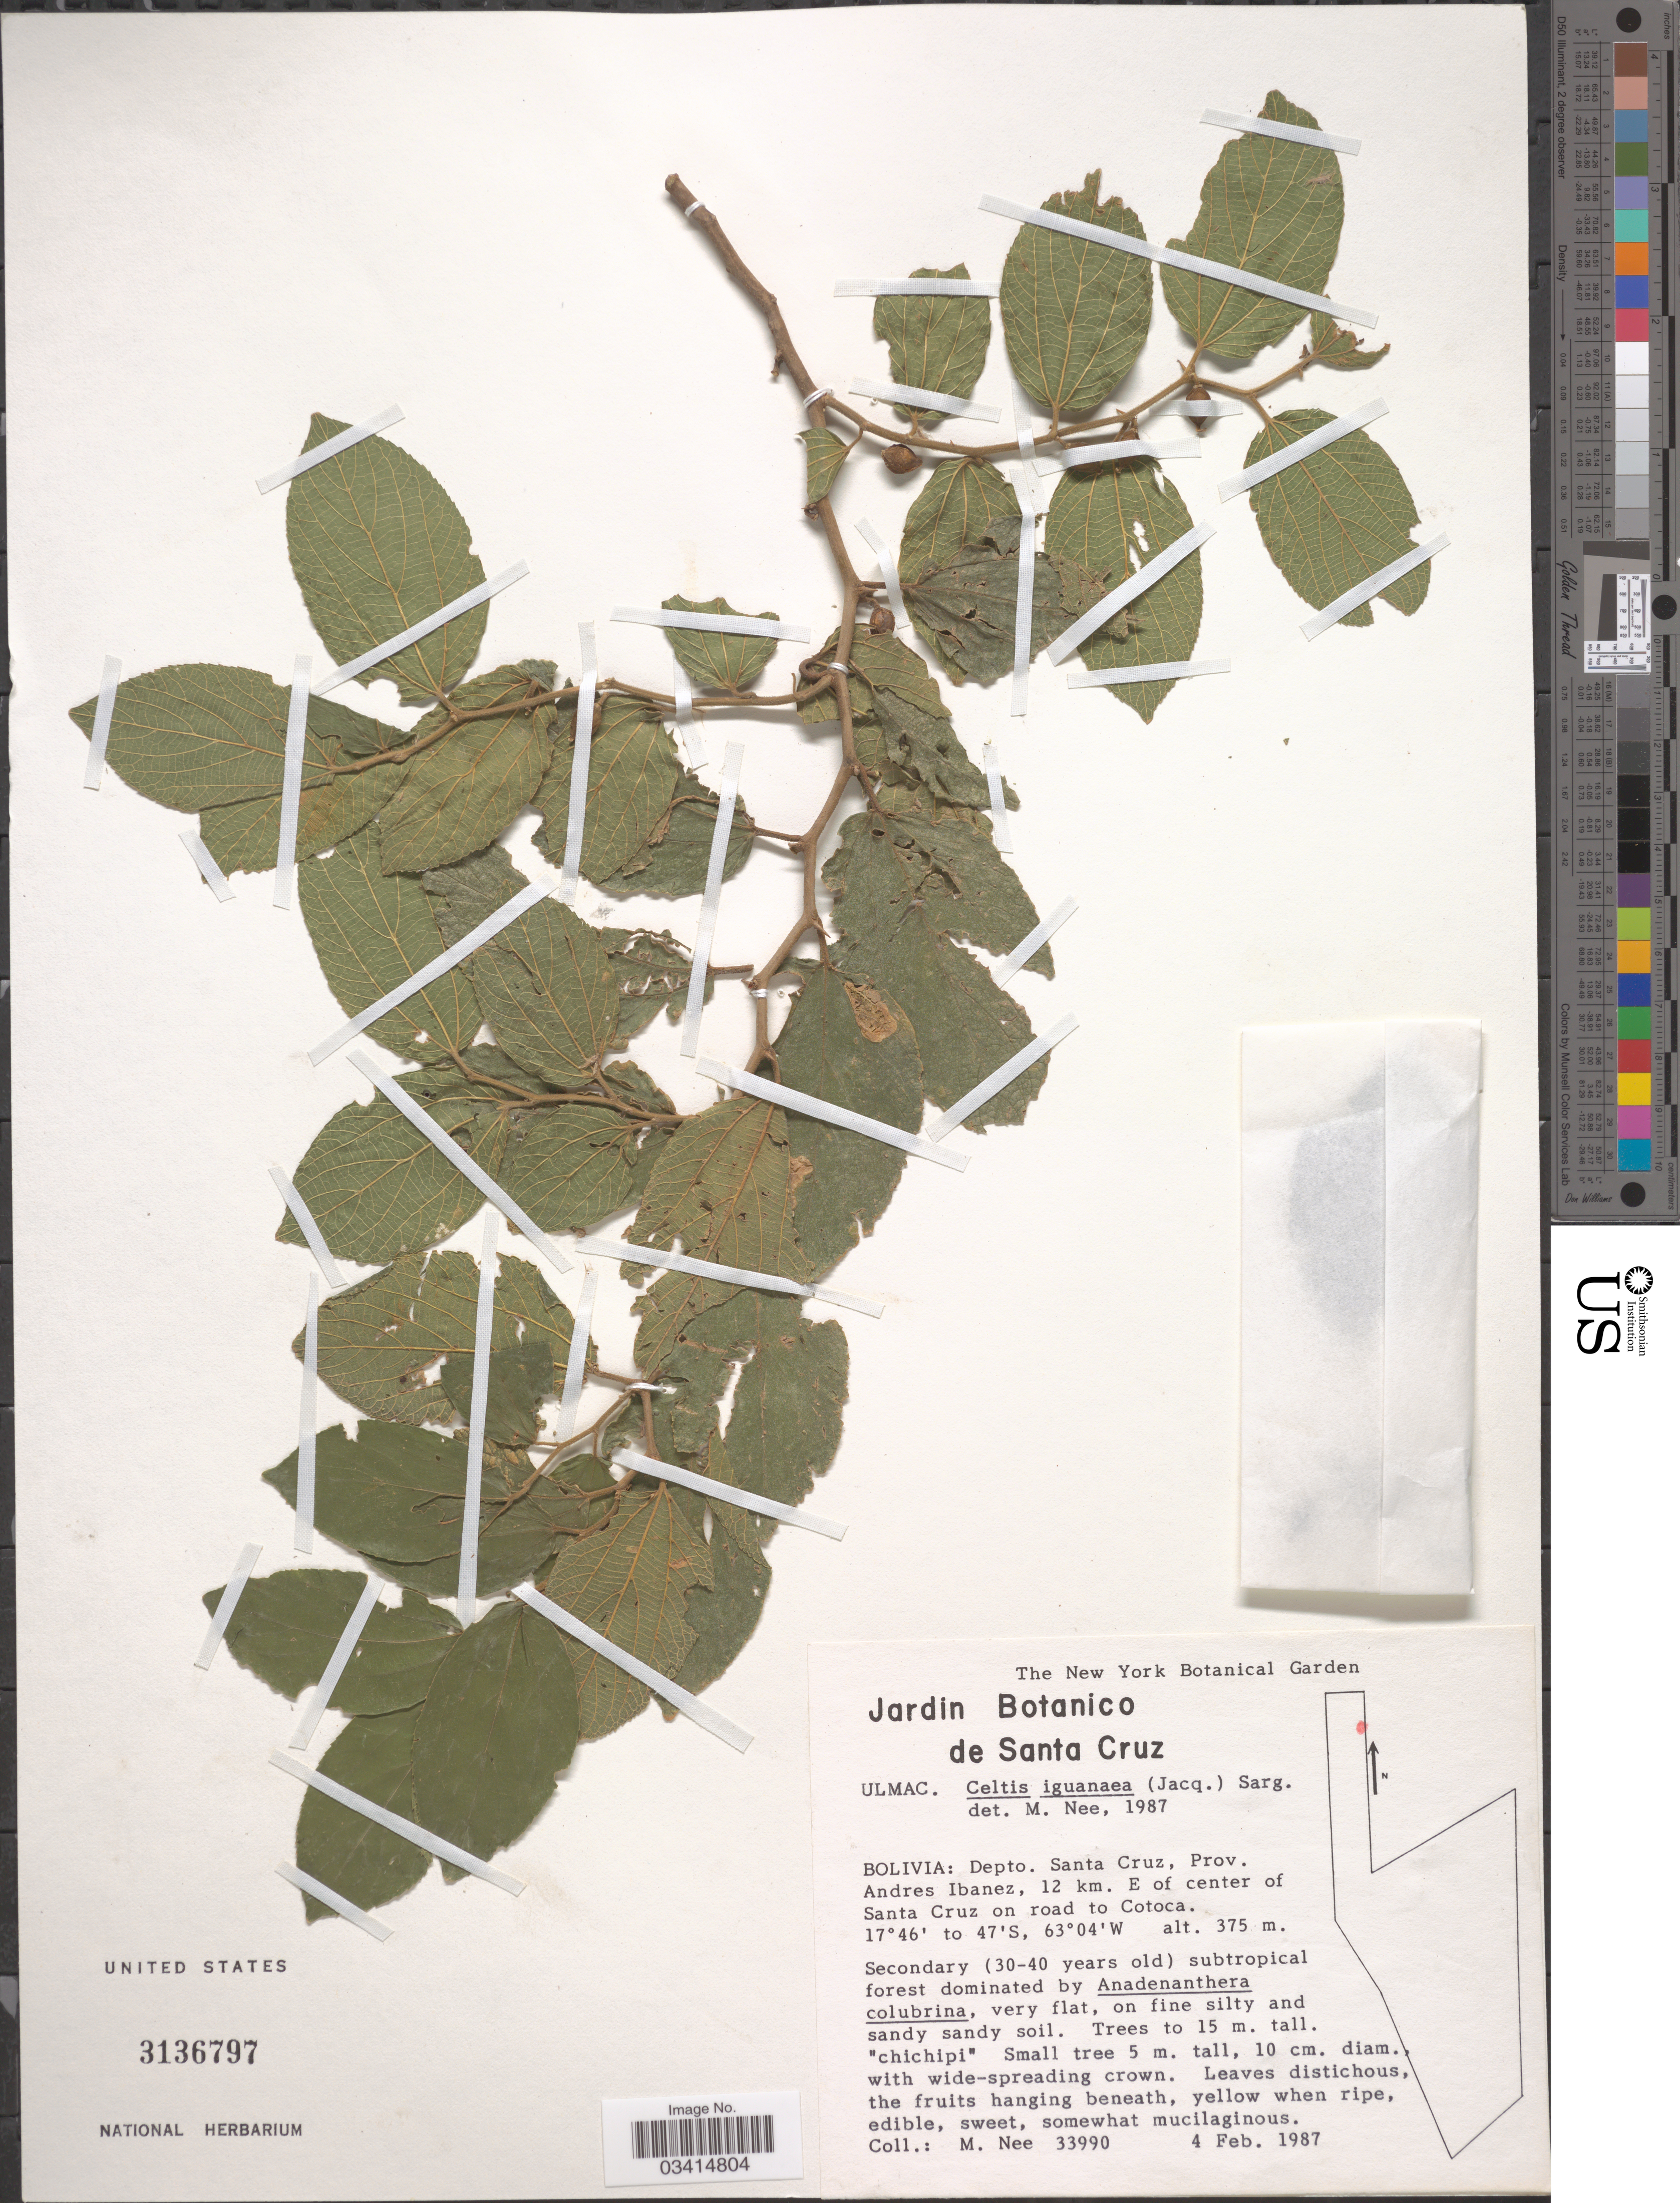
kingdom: Plantae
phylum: Tracheophyta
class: Magnoliopsida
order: Rosales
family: Cannabaceae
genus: Celtis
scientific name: Celtis iguanaea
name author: (Jacq.) Sarg.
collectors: M. Nee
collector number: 33990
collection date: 1987-02-04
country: Bolivia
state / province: Santa Cruz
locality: Depto. Santa Cruz, Prov. Andres Ibanez, 12 km. E of center of Santa Cruz on road to Cotoca.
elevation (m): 375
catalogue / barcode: US 3136797